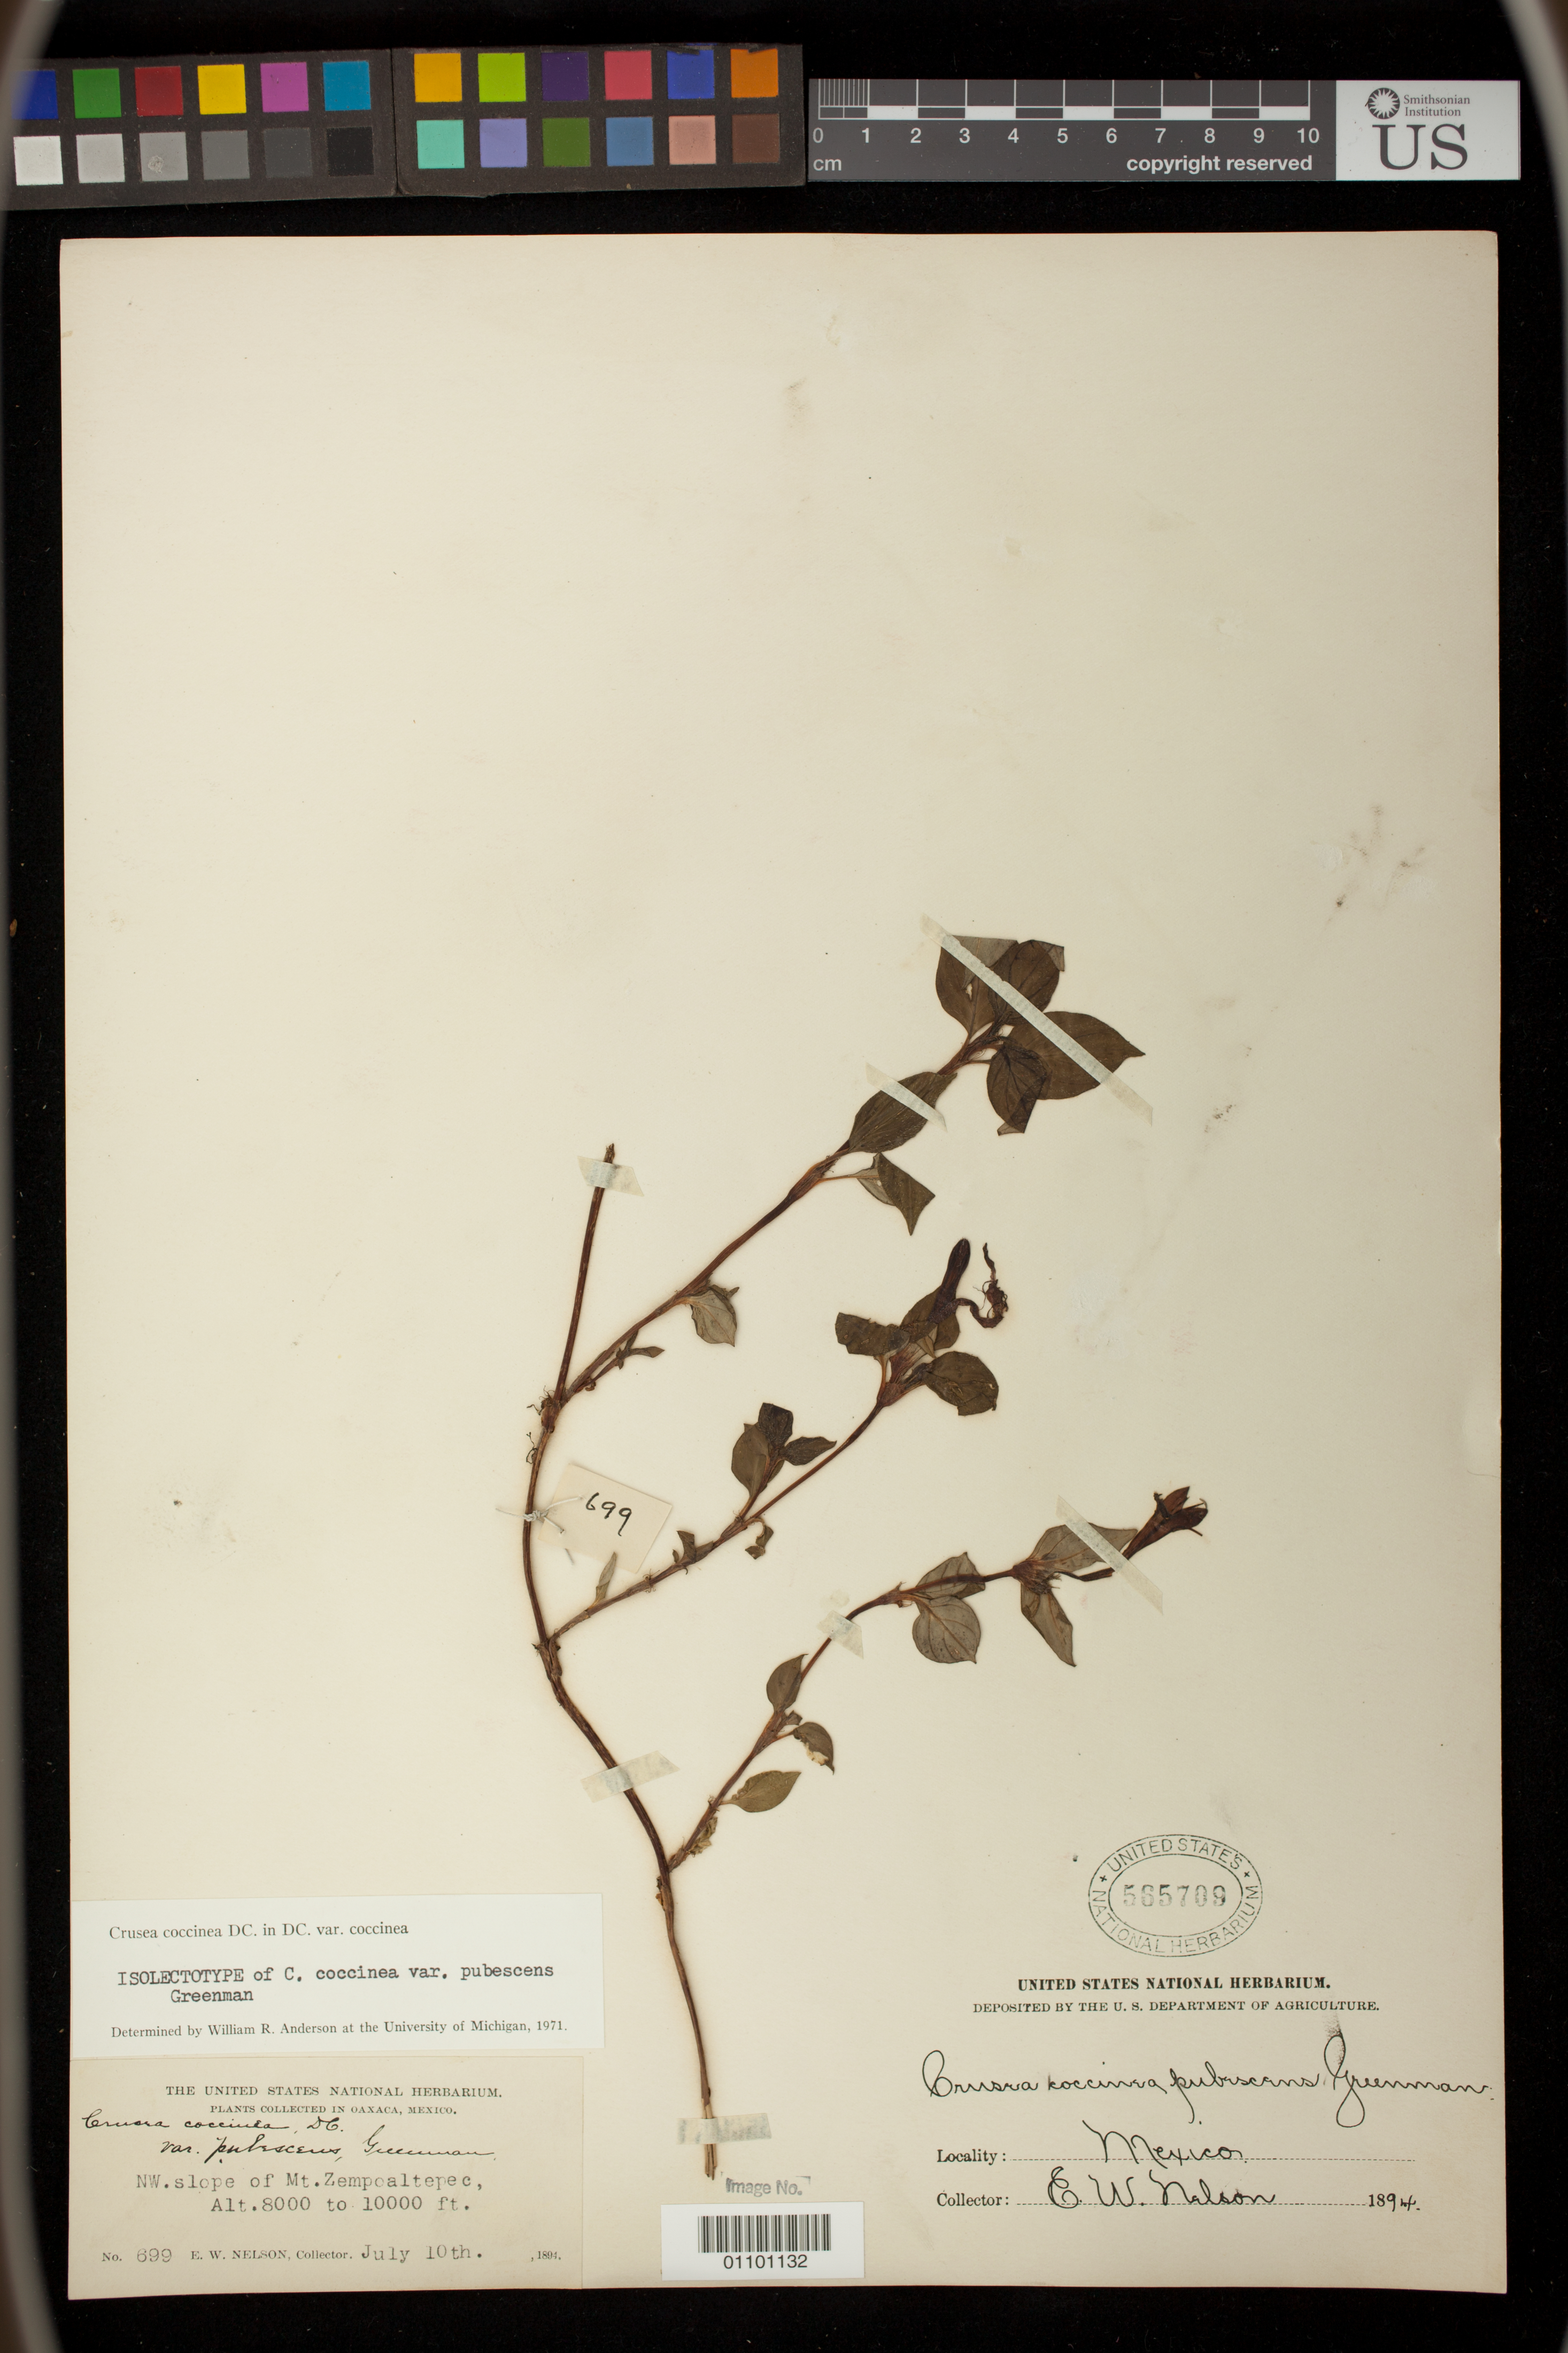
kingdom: Plantae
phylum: Tracheophyta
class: Magnoliopsida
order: Gentianales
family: Rubiaceae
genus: Crusea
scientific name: Crusea coccinea var. pubescens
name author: Greenm.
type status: Isolectotype; Syntype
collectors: E. W. Nelson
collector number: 699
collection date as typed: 10 Jul 1894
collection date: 1894-07-10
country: Mexico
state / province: Oaxaca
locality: Mt. zempoaltepec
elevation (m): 2440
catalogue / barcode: US 565709